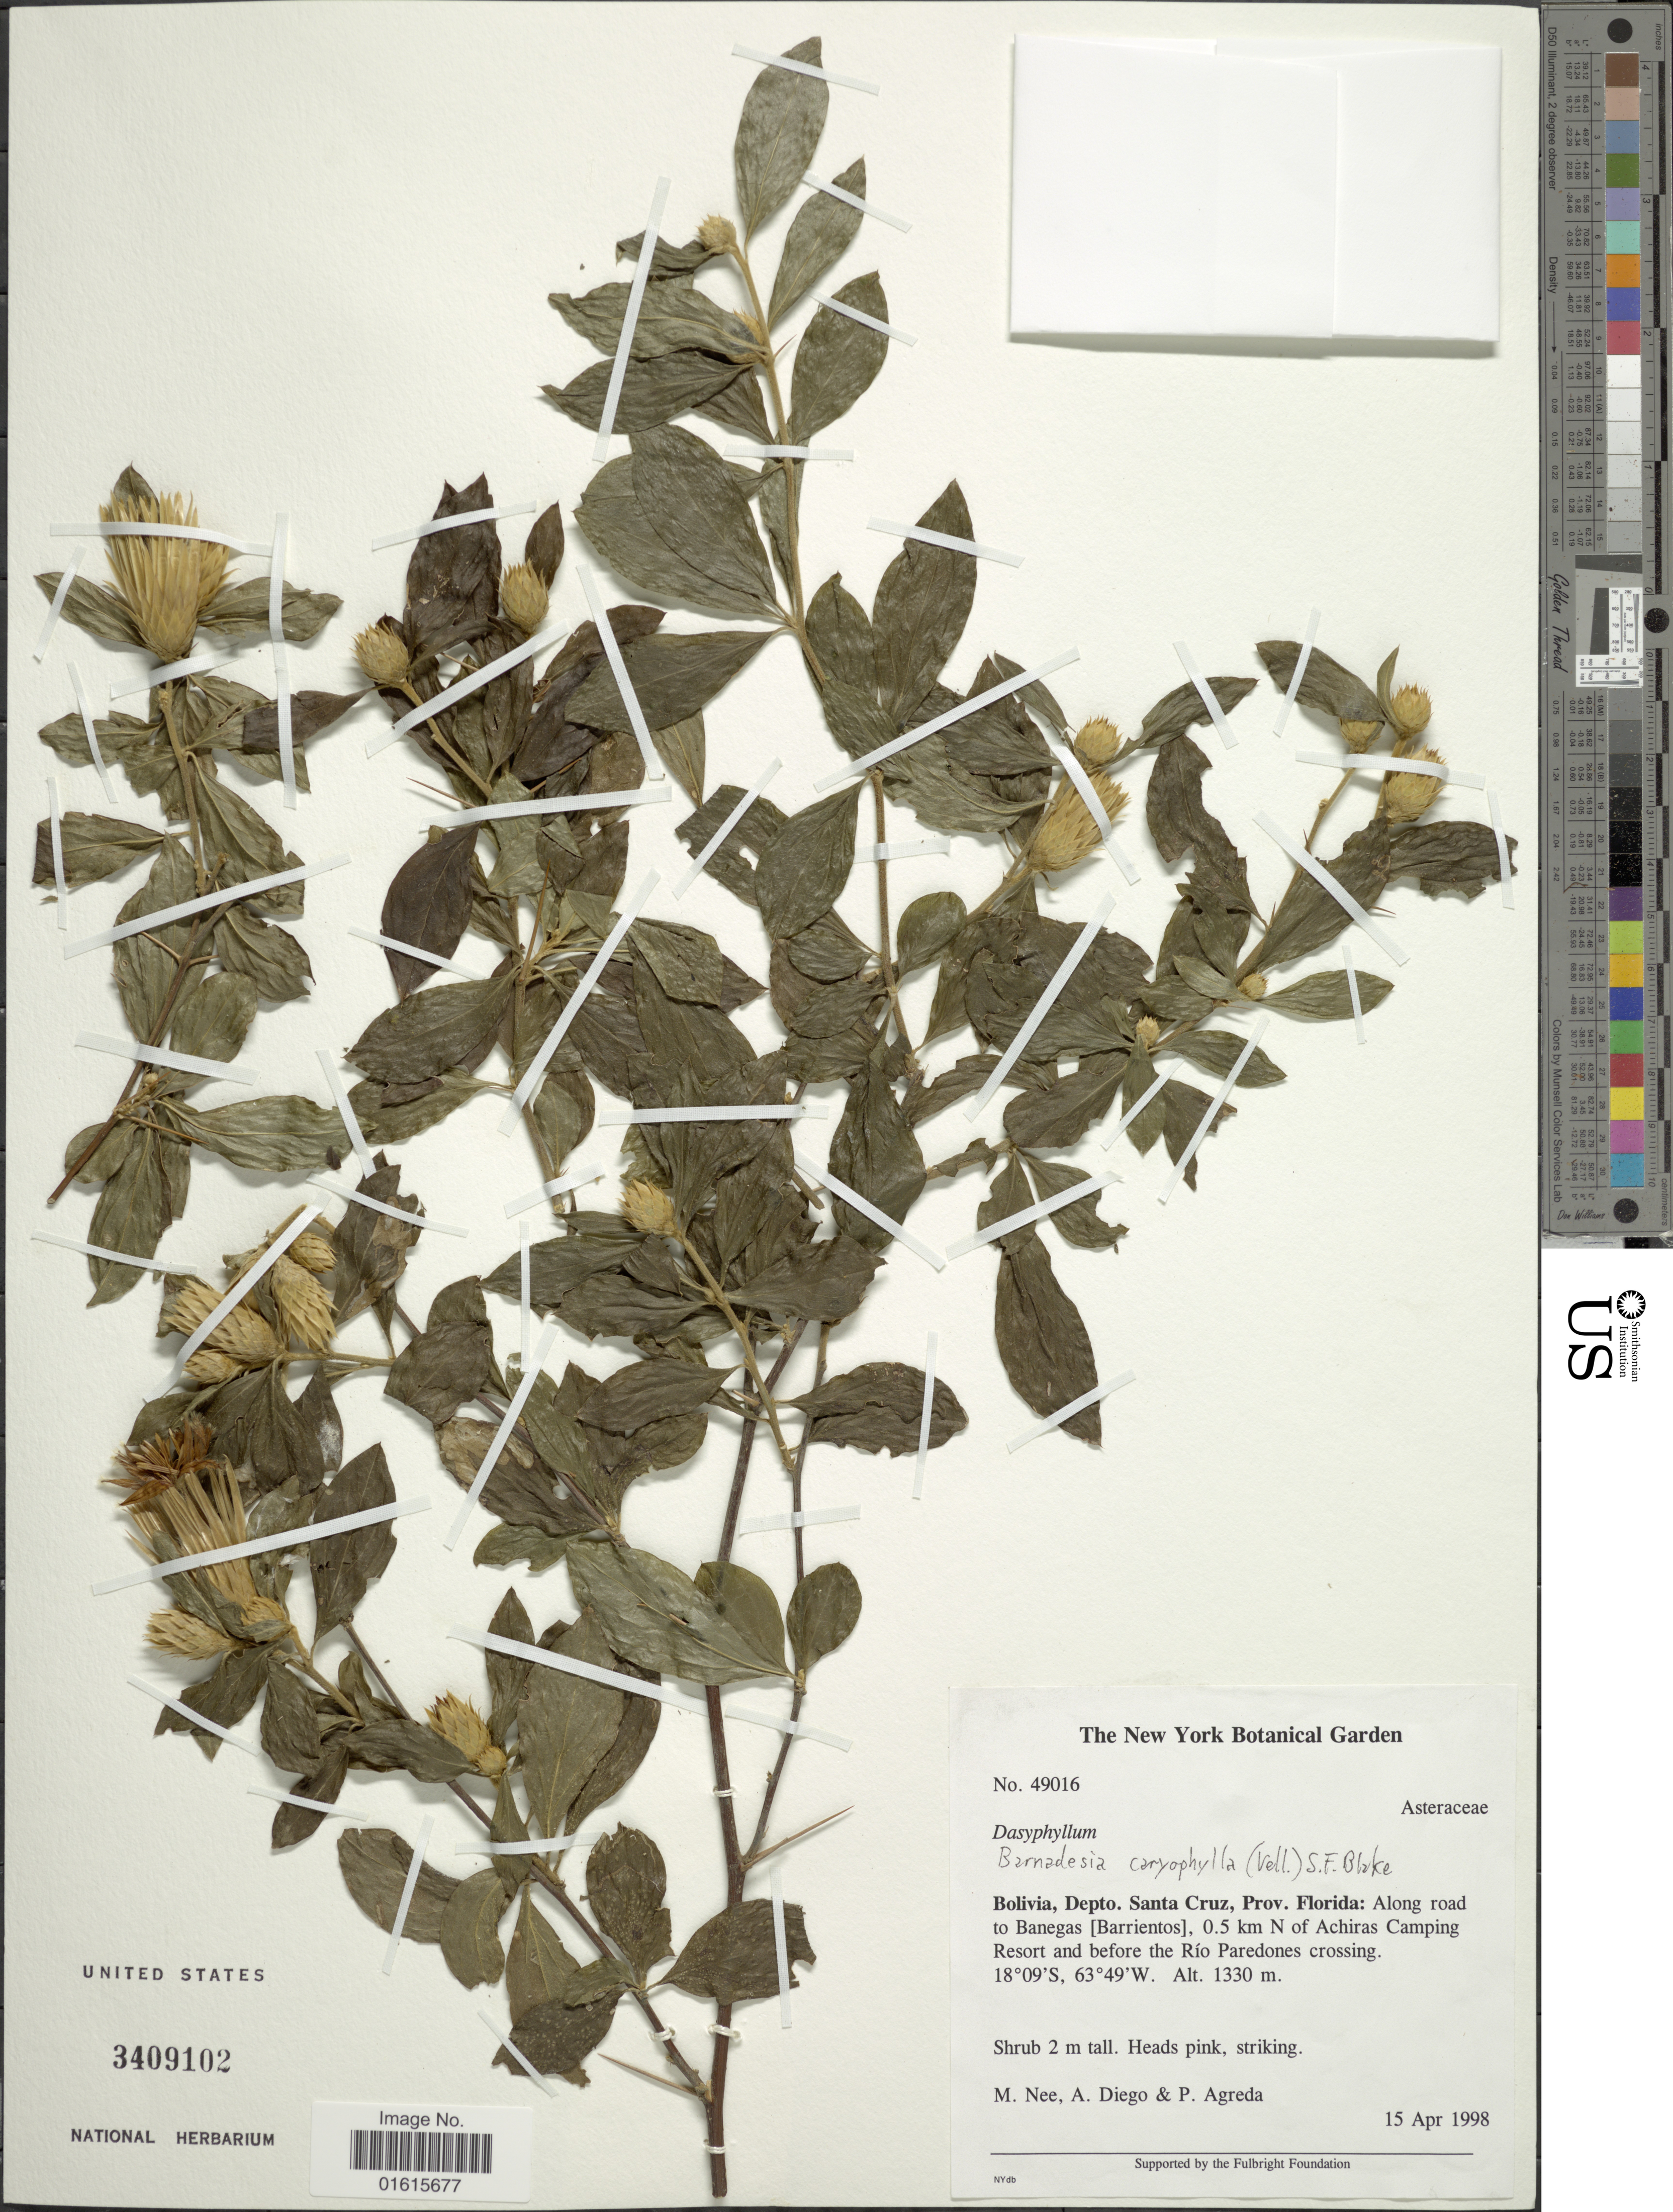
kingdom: Plantae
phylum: Tracheophyta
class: Magnoliopsida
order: Asterales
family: Asteraceae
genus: Barnadesia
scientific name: Barnadesia caryophylla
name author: (Vell.) S.F. Blake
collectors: M. Nee, A. Diego & P. Agreda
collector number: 49016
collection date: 1998-04-15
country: Bolivia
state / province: Santa Cruz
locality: Prov. Florida: Along road to Banegas (Barrientos), 0.5 km N of Achiras Camping Resort and before the Rio Paredones crossing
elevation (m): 1330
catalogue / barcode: US 3409102